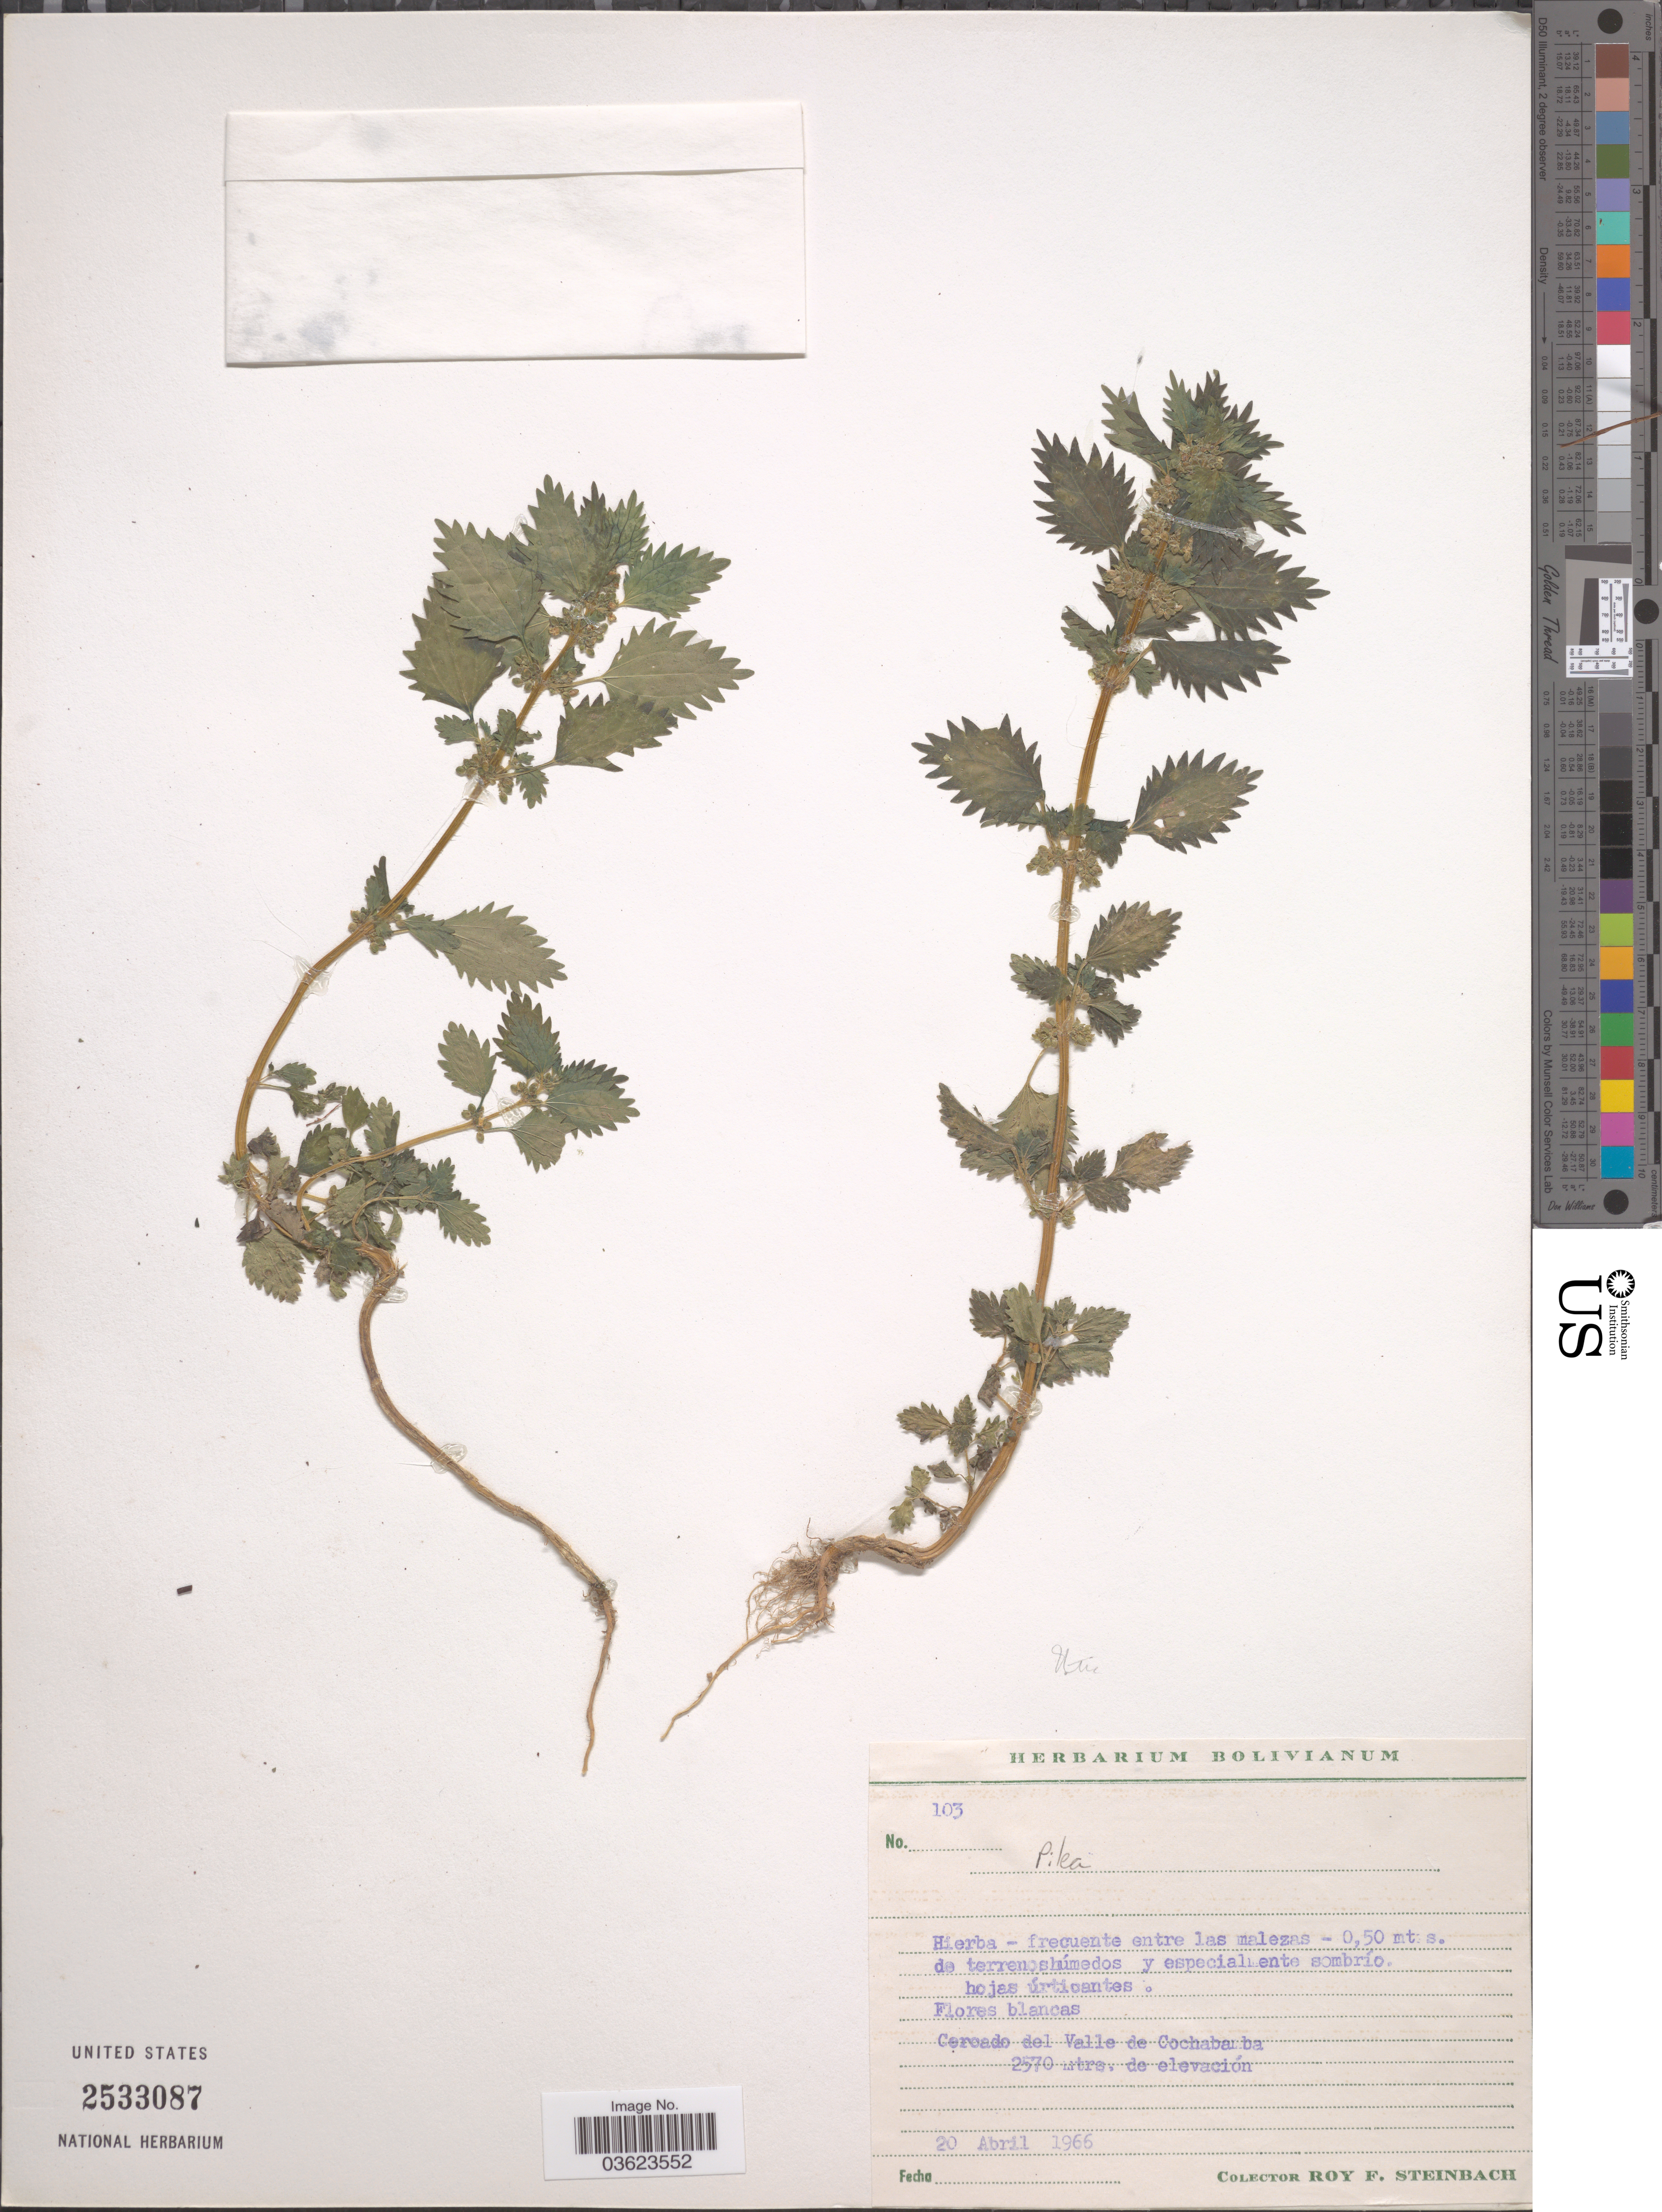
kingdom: Plantae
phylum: Tracheophyta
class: Magnoliopsida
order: Rosales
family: Urticaceae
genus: Pilea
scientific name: Pilea sp.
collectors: R. F. Steinbach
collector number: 103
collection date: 1966-04-20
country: Bolivia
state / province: Cochabamba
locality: Cercado del Valle de Cochabamba.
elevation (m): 2570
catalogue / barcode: US 2533087